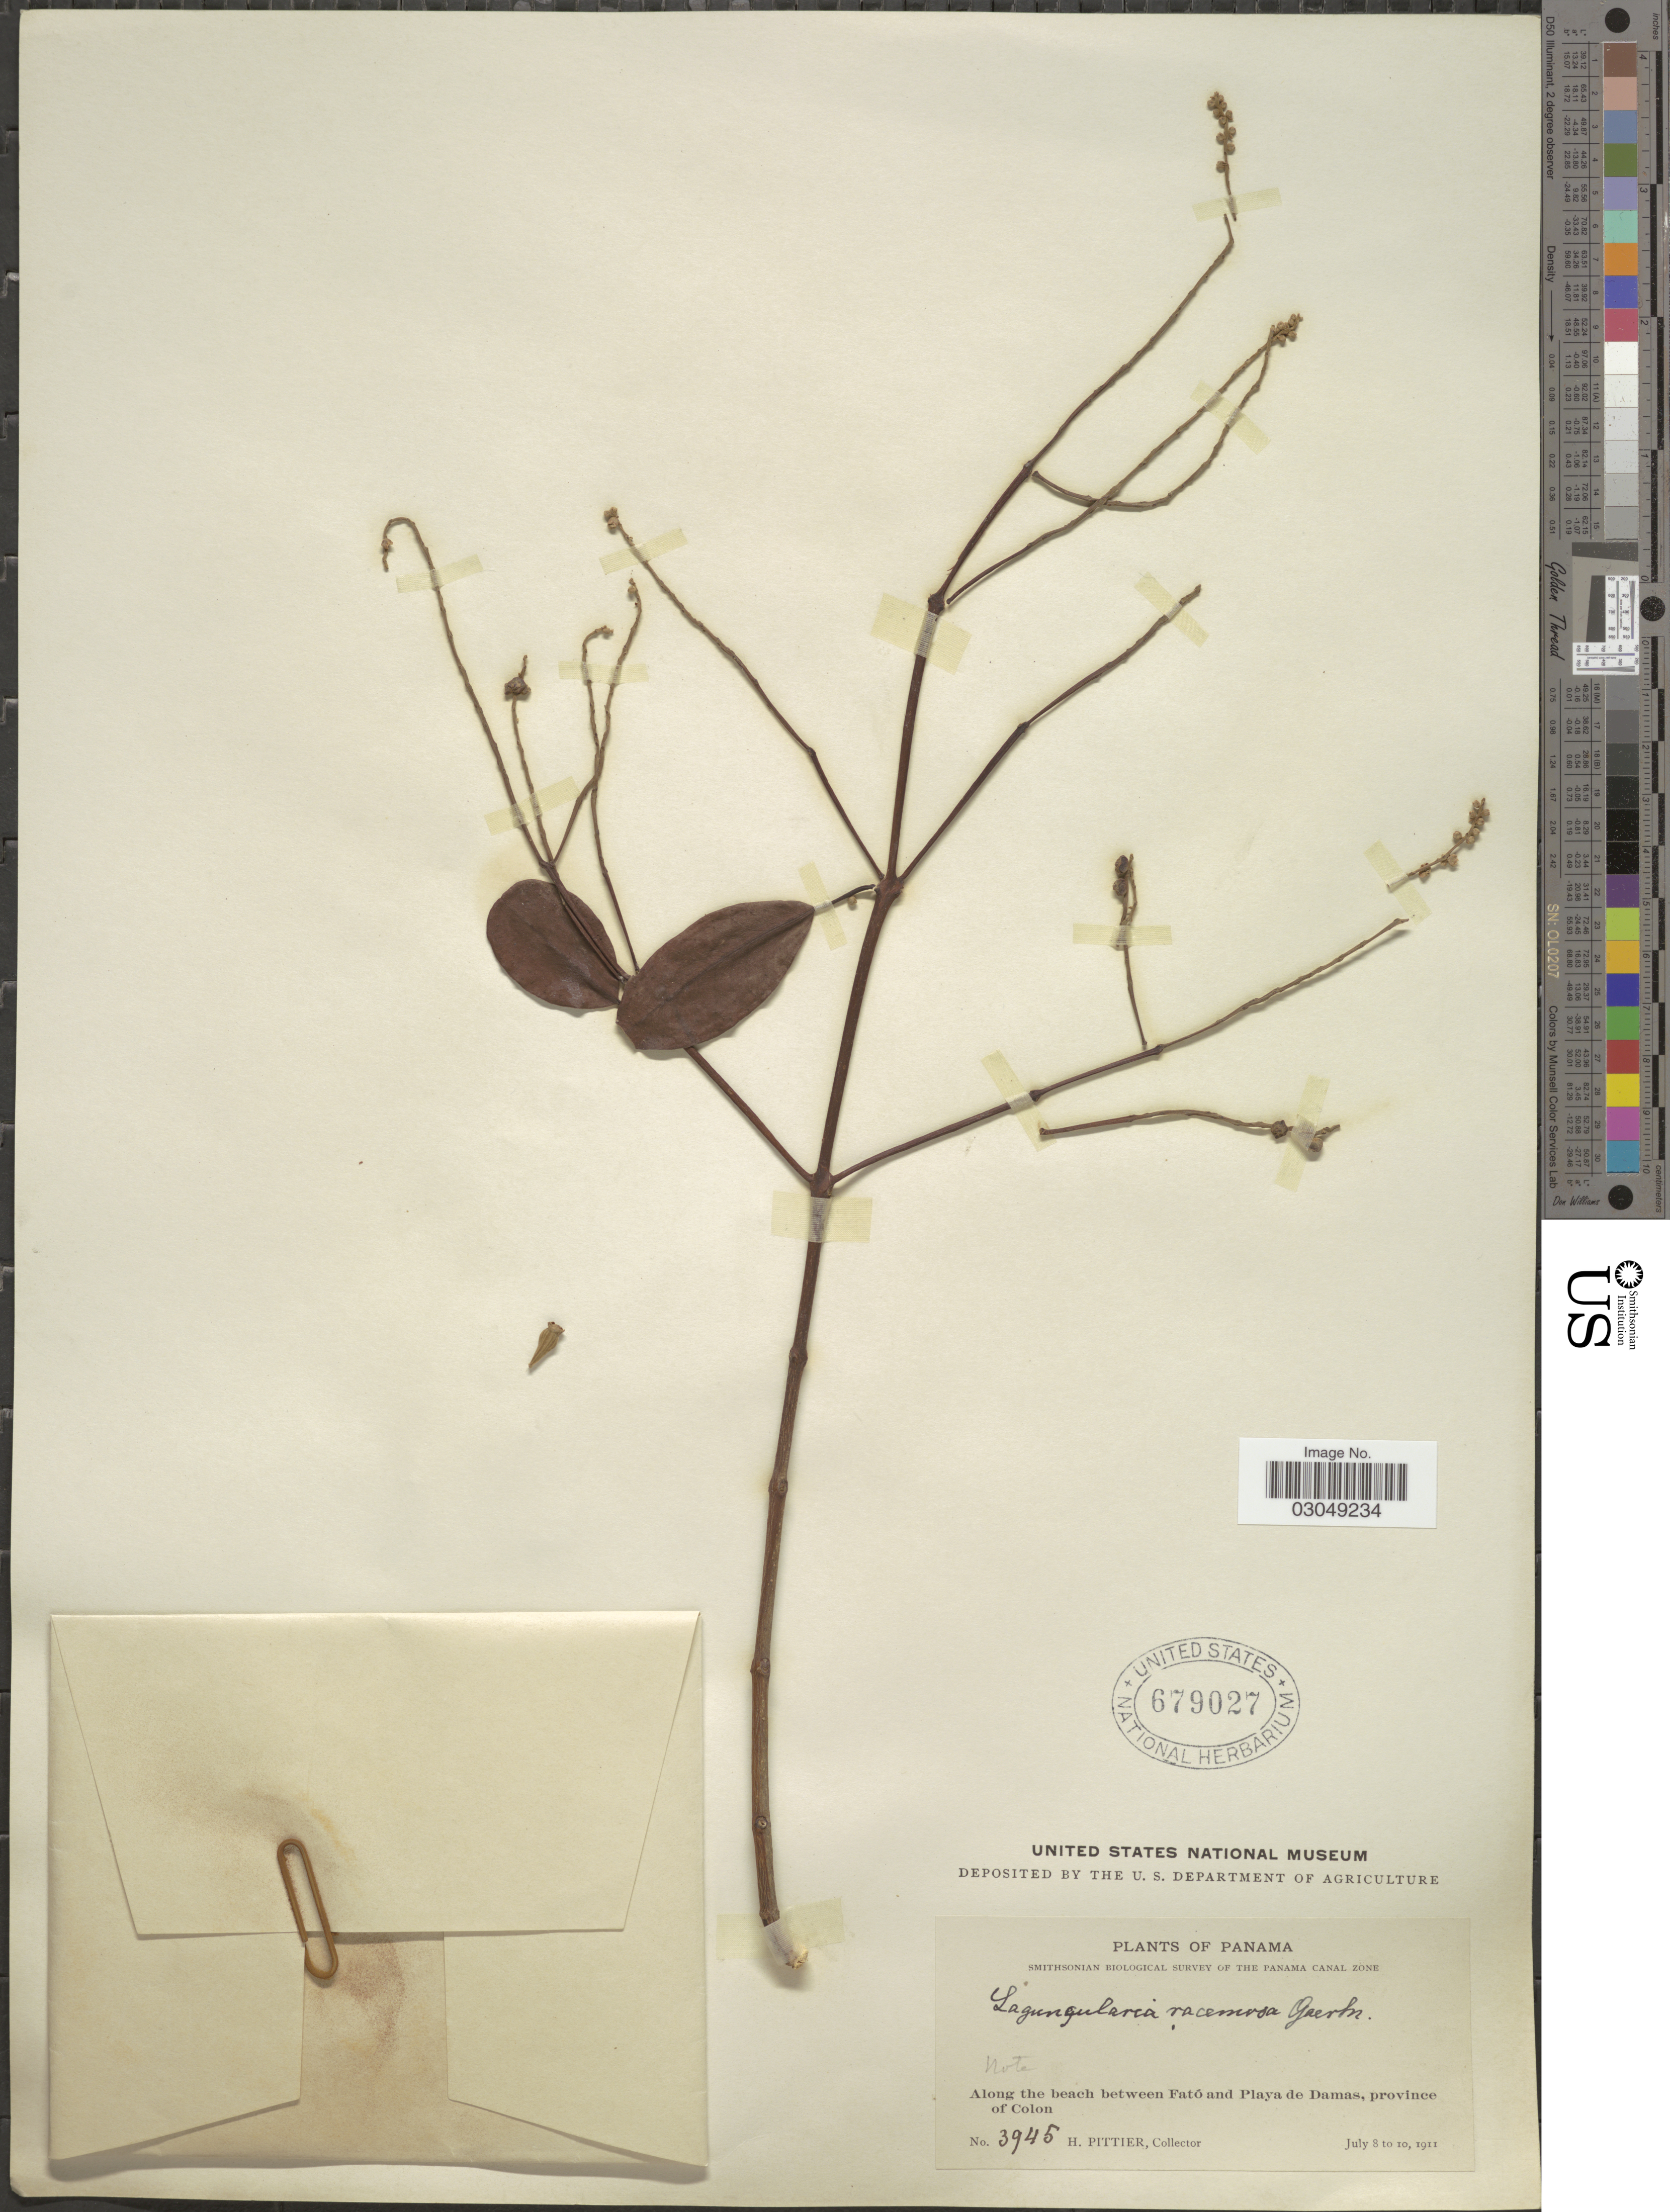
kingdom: Plantae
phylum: Tracheophyta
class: Magnoliopsida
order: Myrtales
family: Combretaceae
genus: Laguncularia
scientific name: Laguncularia racemosa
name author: (L.) C.F. Gaertn.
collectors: H. F. Pittier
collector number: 3945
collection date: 1911-07-08/1911-07-10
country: Panama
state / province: Colón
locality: Along the beach between Fató and Playa de Damas.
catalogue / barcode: US 679027